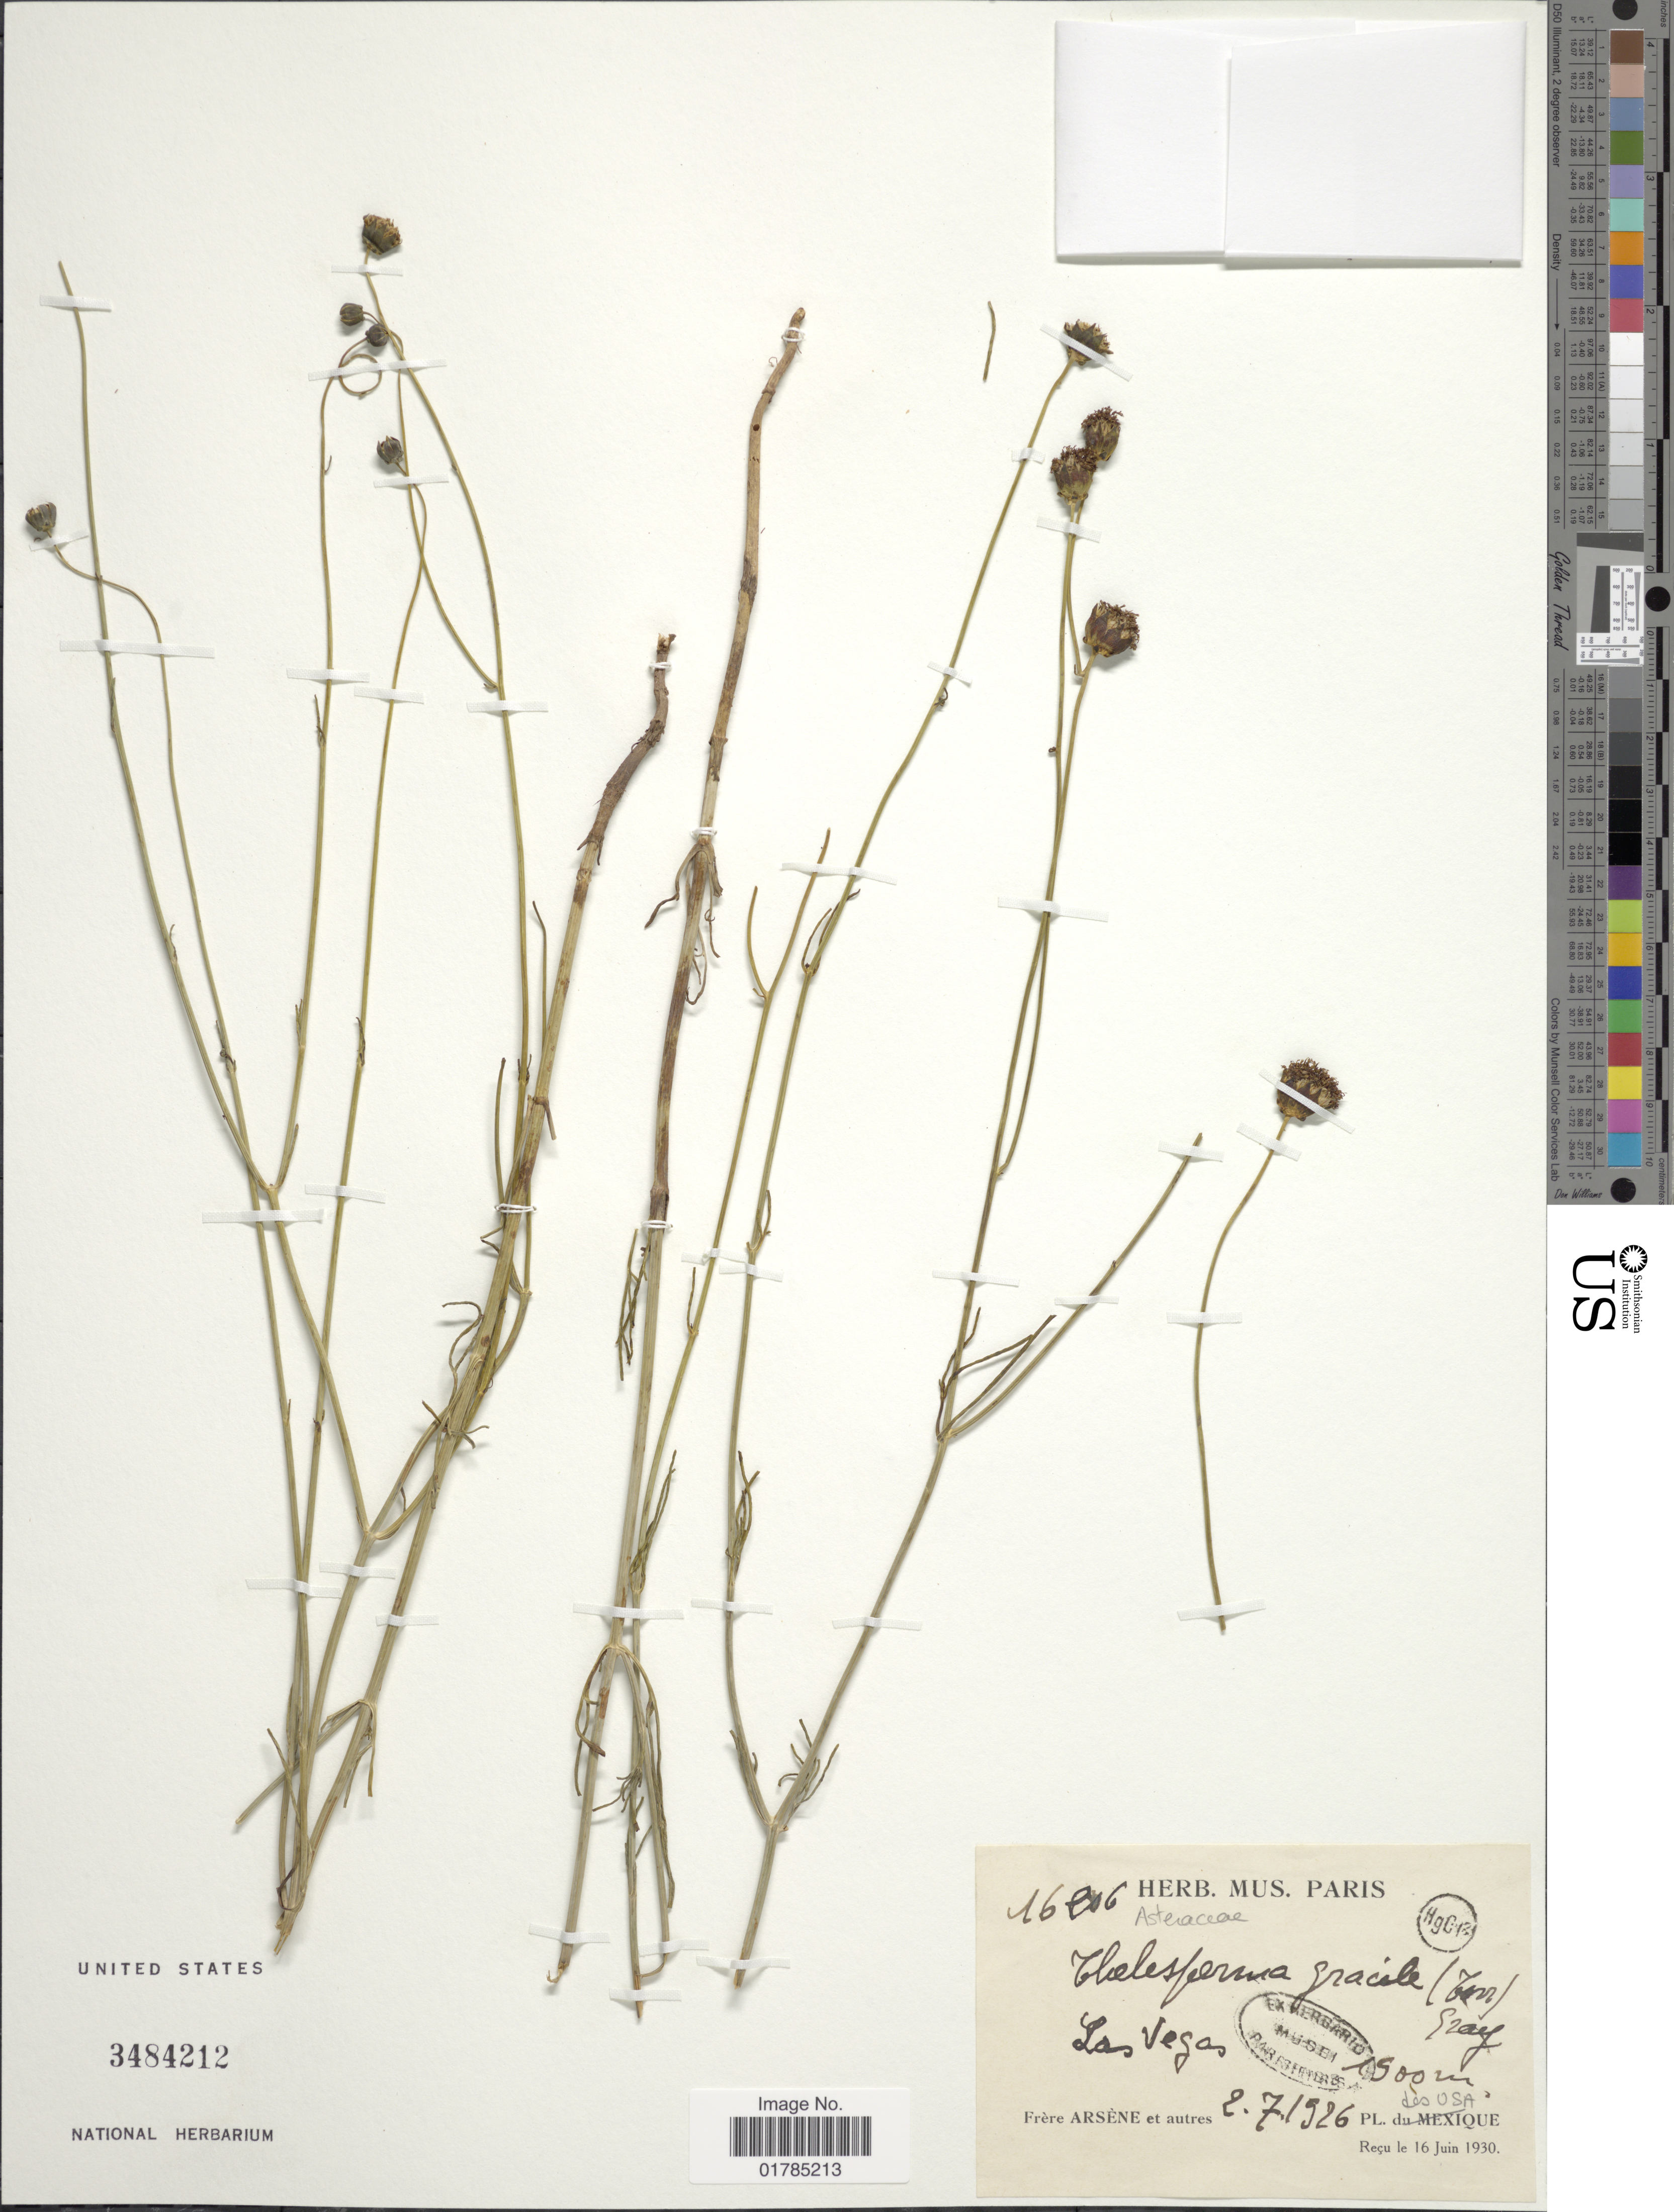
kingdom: Plantae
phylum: Tracheophyta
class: Magnoliopsida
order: Asterales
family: Asteraceae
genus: Thelesperma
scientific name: Thelesperma gracile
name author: (Torr.) A. Gray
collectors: Bro. G. Arsène & et al.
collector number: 16206*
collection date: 1926-07-02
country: United States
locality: Las Vegas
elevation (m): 1900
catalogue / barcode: US 3484212